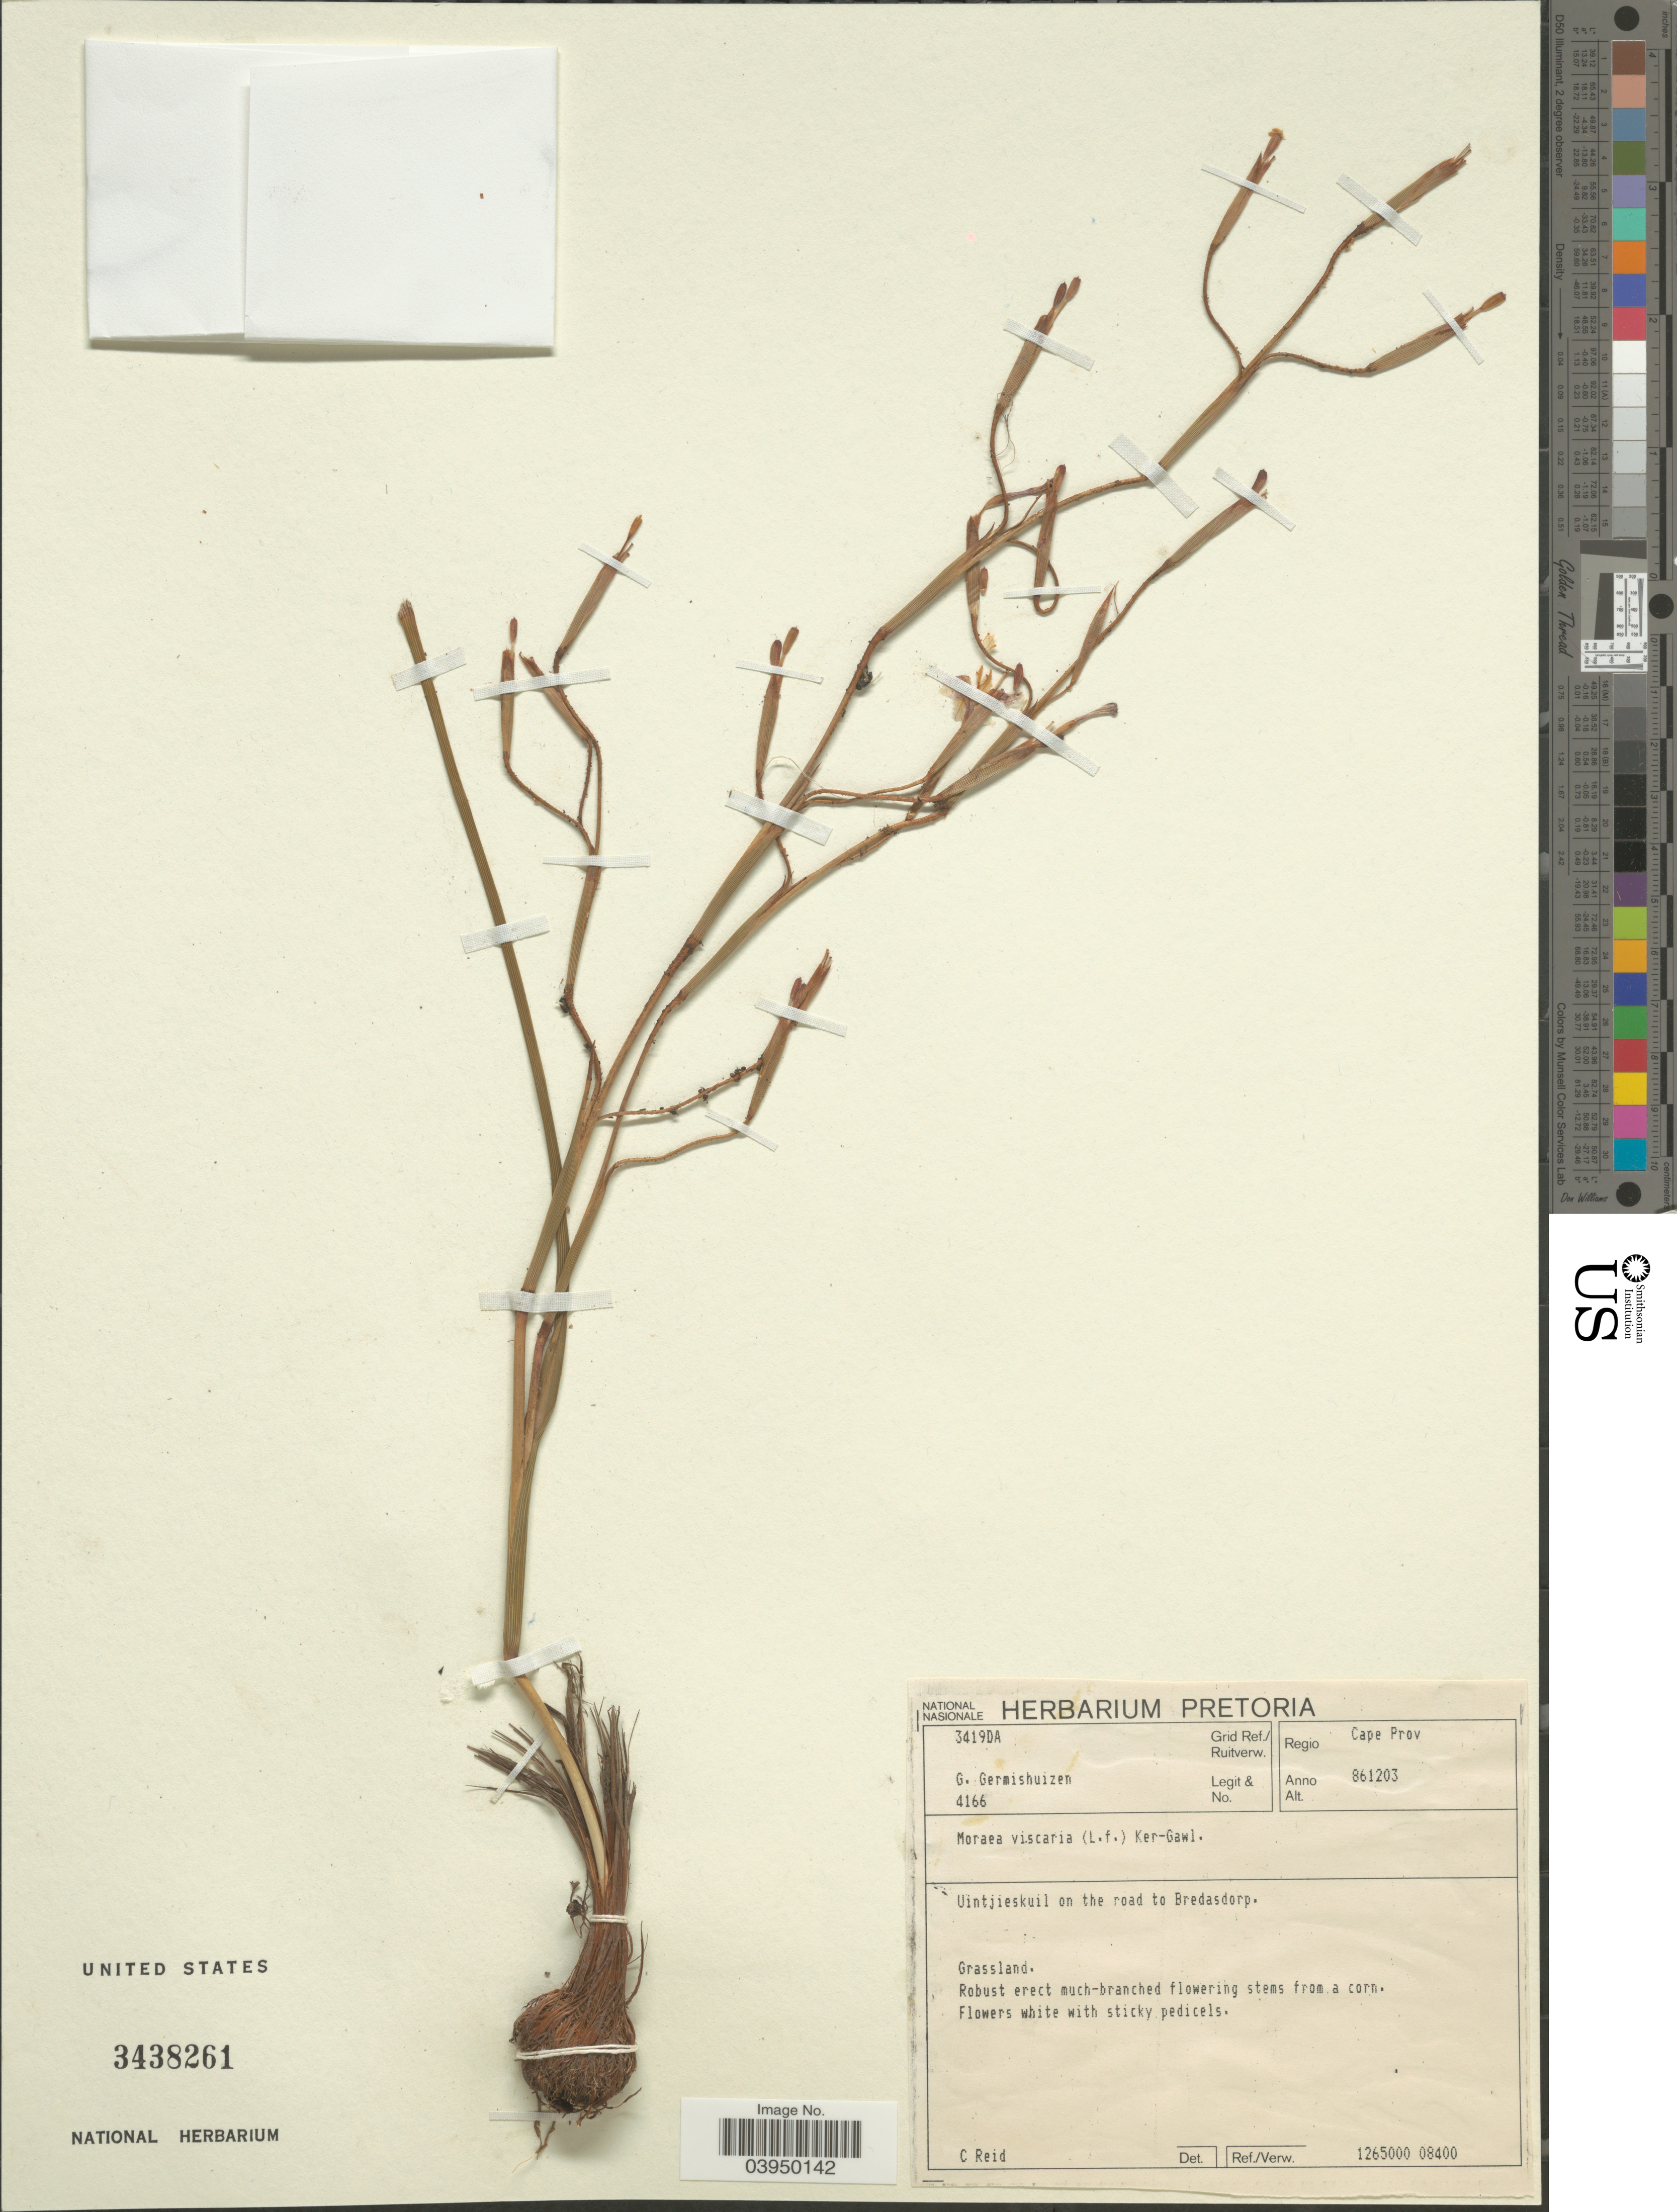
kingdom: Plantae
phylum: Tracheophyta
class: Liliopsida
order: Asparagales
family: Iridaceae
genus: Moraea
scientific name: Moraea viscaria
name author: (L. f.) Ker Gawl.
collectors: G. Germishuizen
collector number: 4166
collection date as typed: Transcribed d/m/y: 3/12/86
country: South Africa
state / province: Western Cape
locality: Grid Ref./Ruitverw. 3419DA. Regio Cape Prov. Uintjieskuil on the road to Bredasdorp. Grassland.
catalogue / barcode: US 3438261